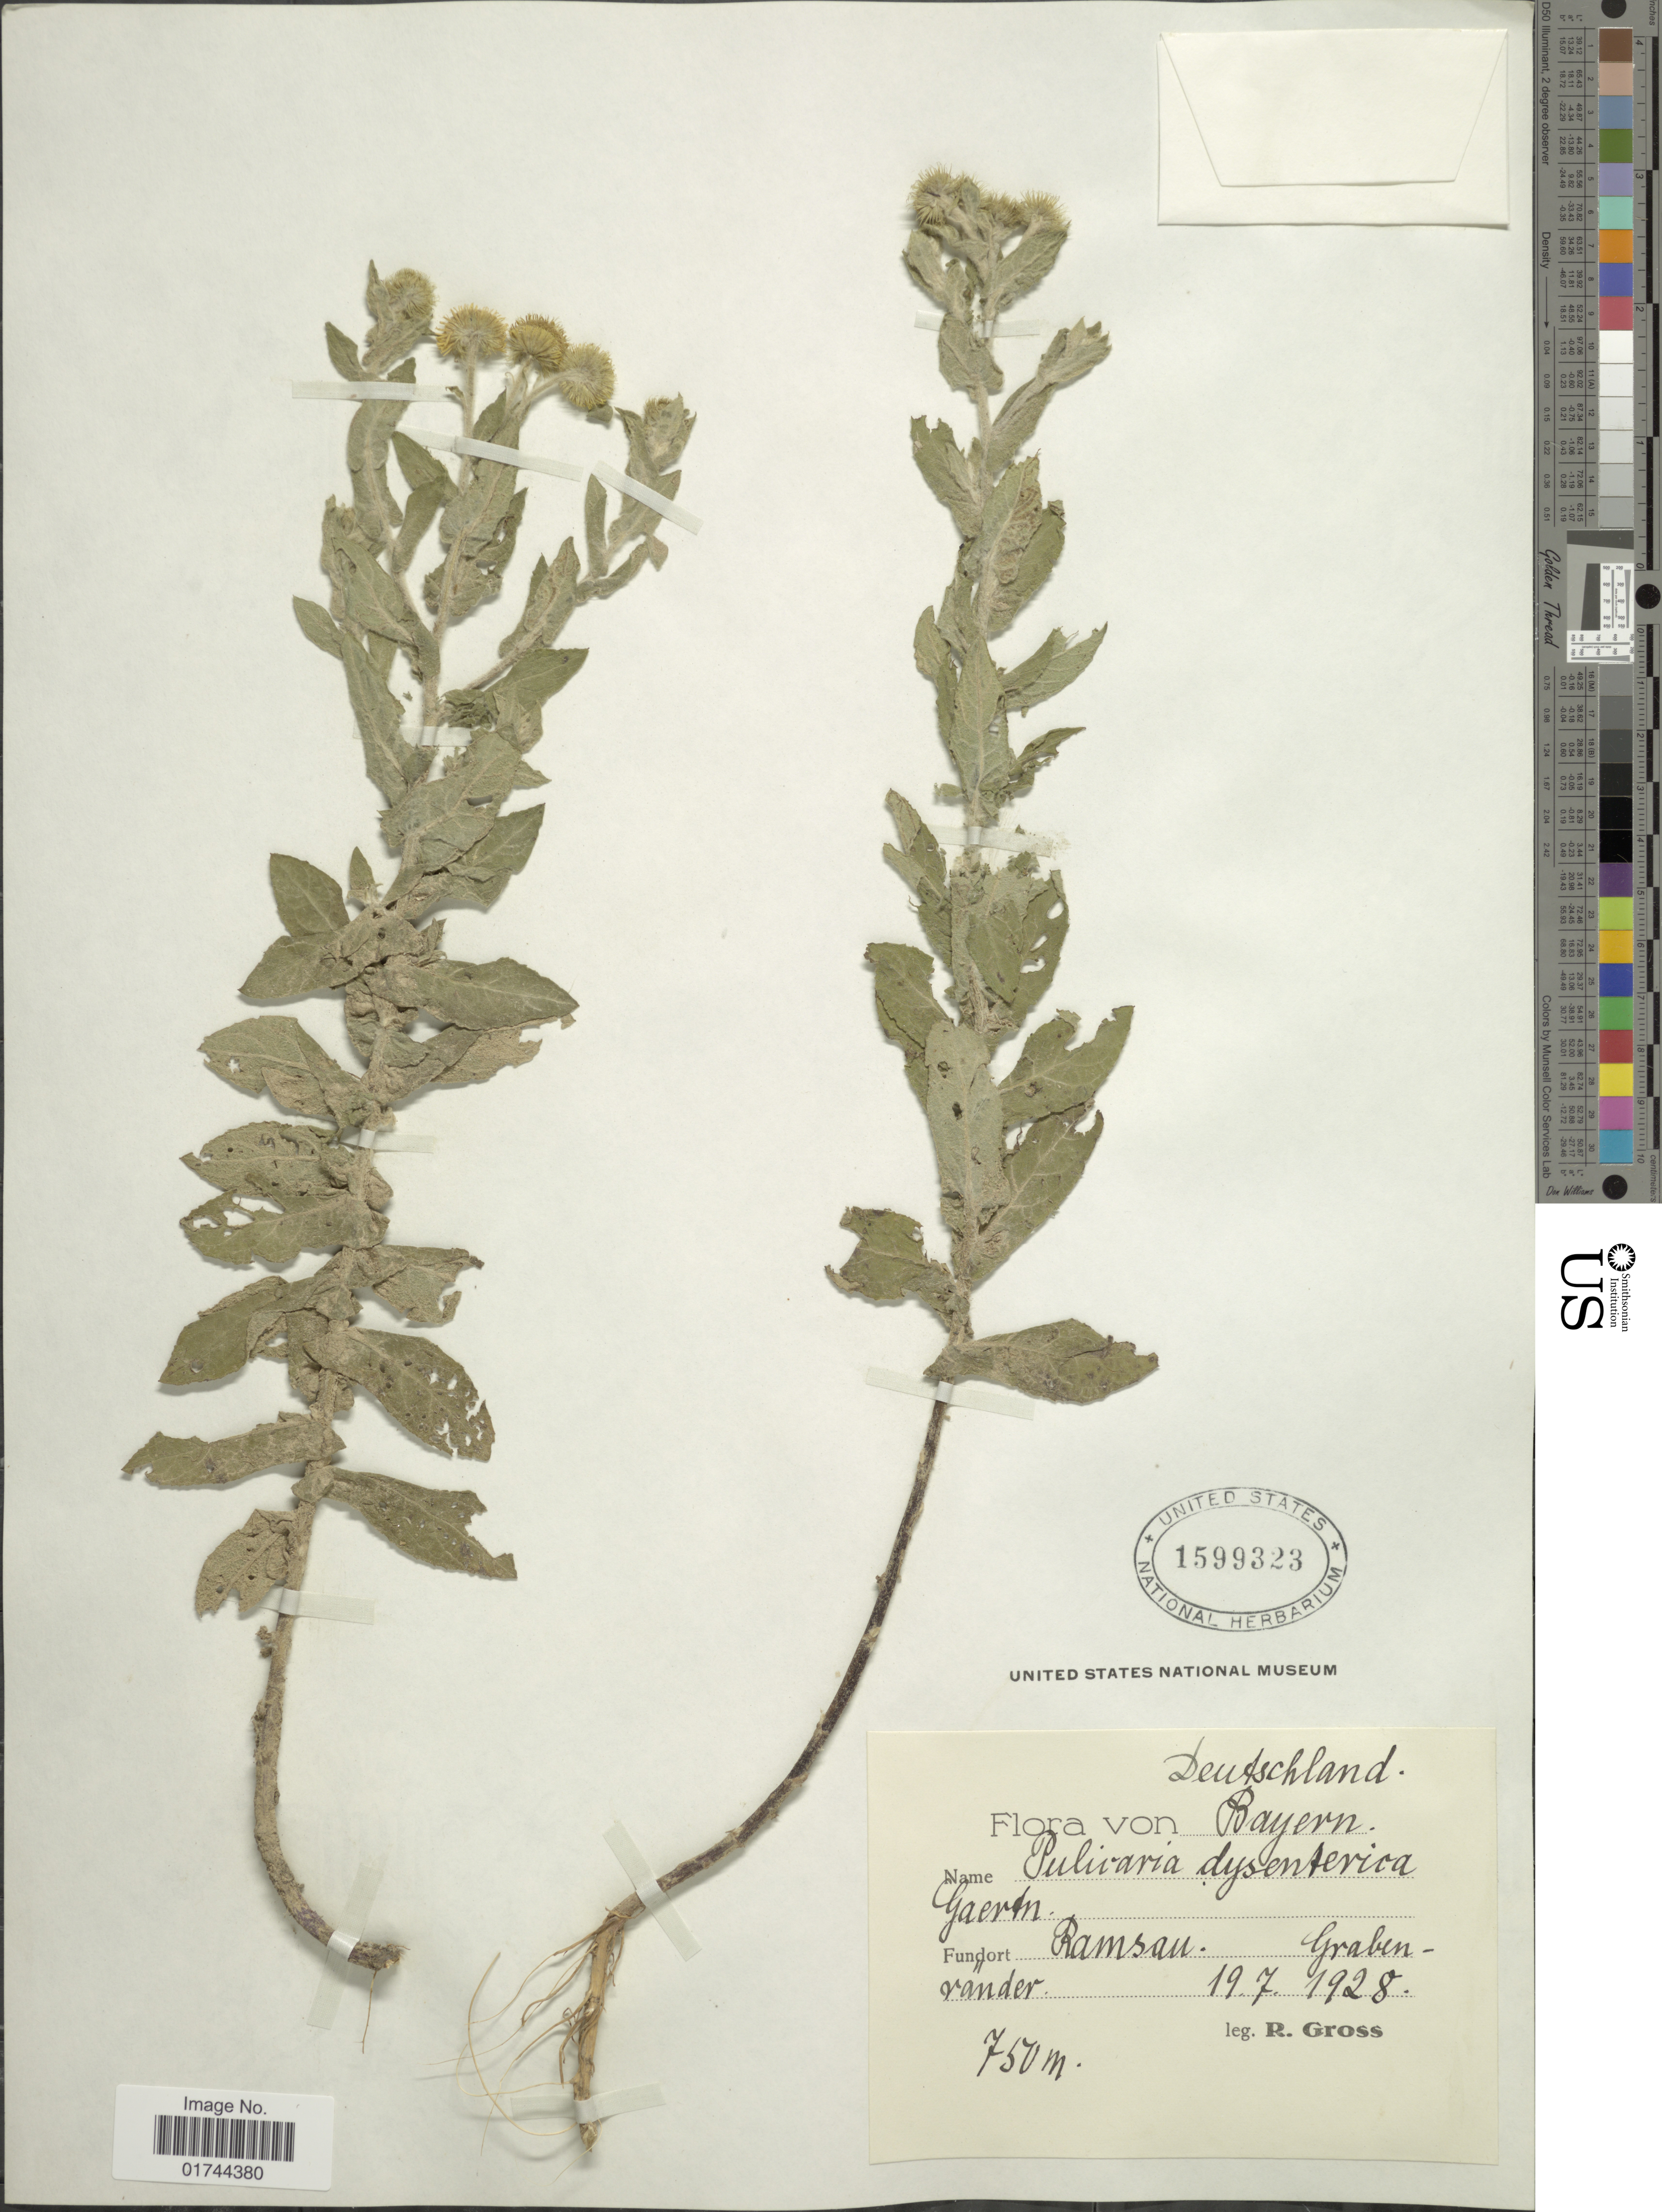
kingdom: Plantae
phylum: Tracheophyta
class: Magnoliopsida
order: Asterales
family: Asteraceae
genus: Pulicaria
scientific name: Pulicaria dysenterica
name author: (L.) Bernh.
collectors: R. Gross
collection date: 1928-07-19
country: Germany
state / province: Bayern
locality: Ramsau, Grabenrander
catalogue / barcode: US 1599323